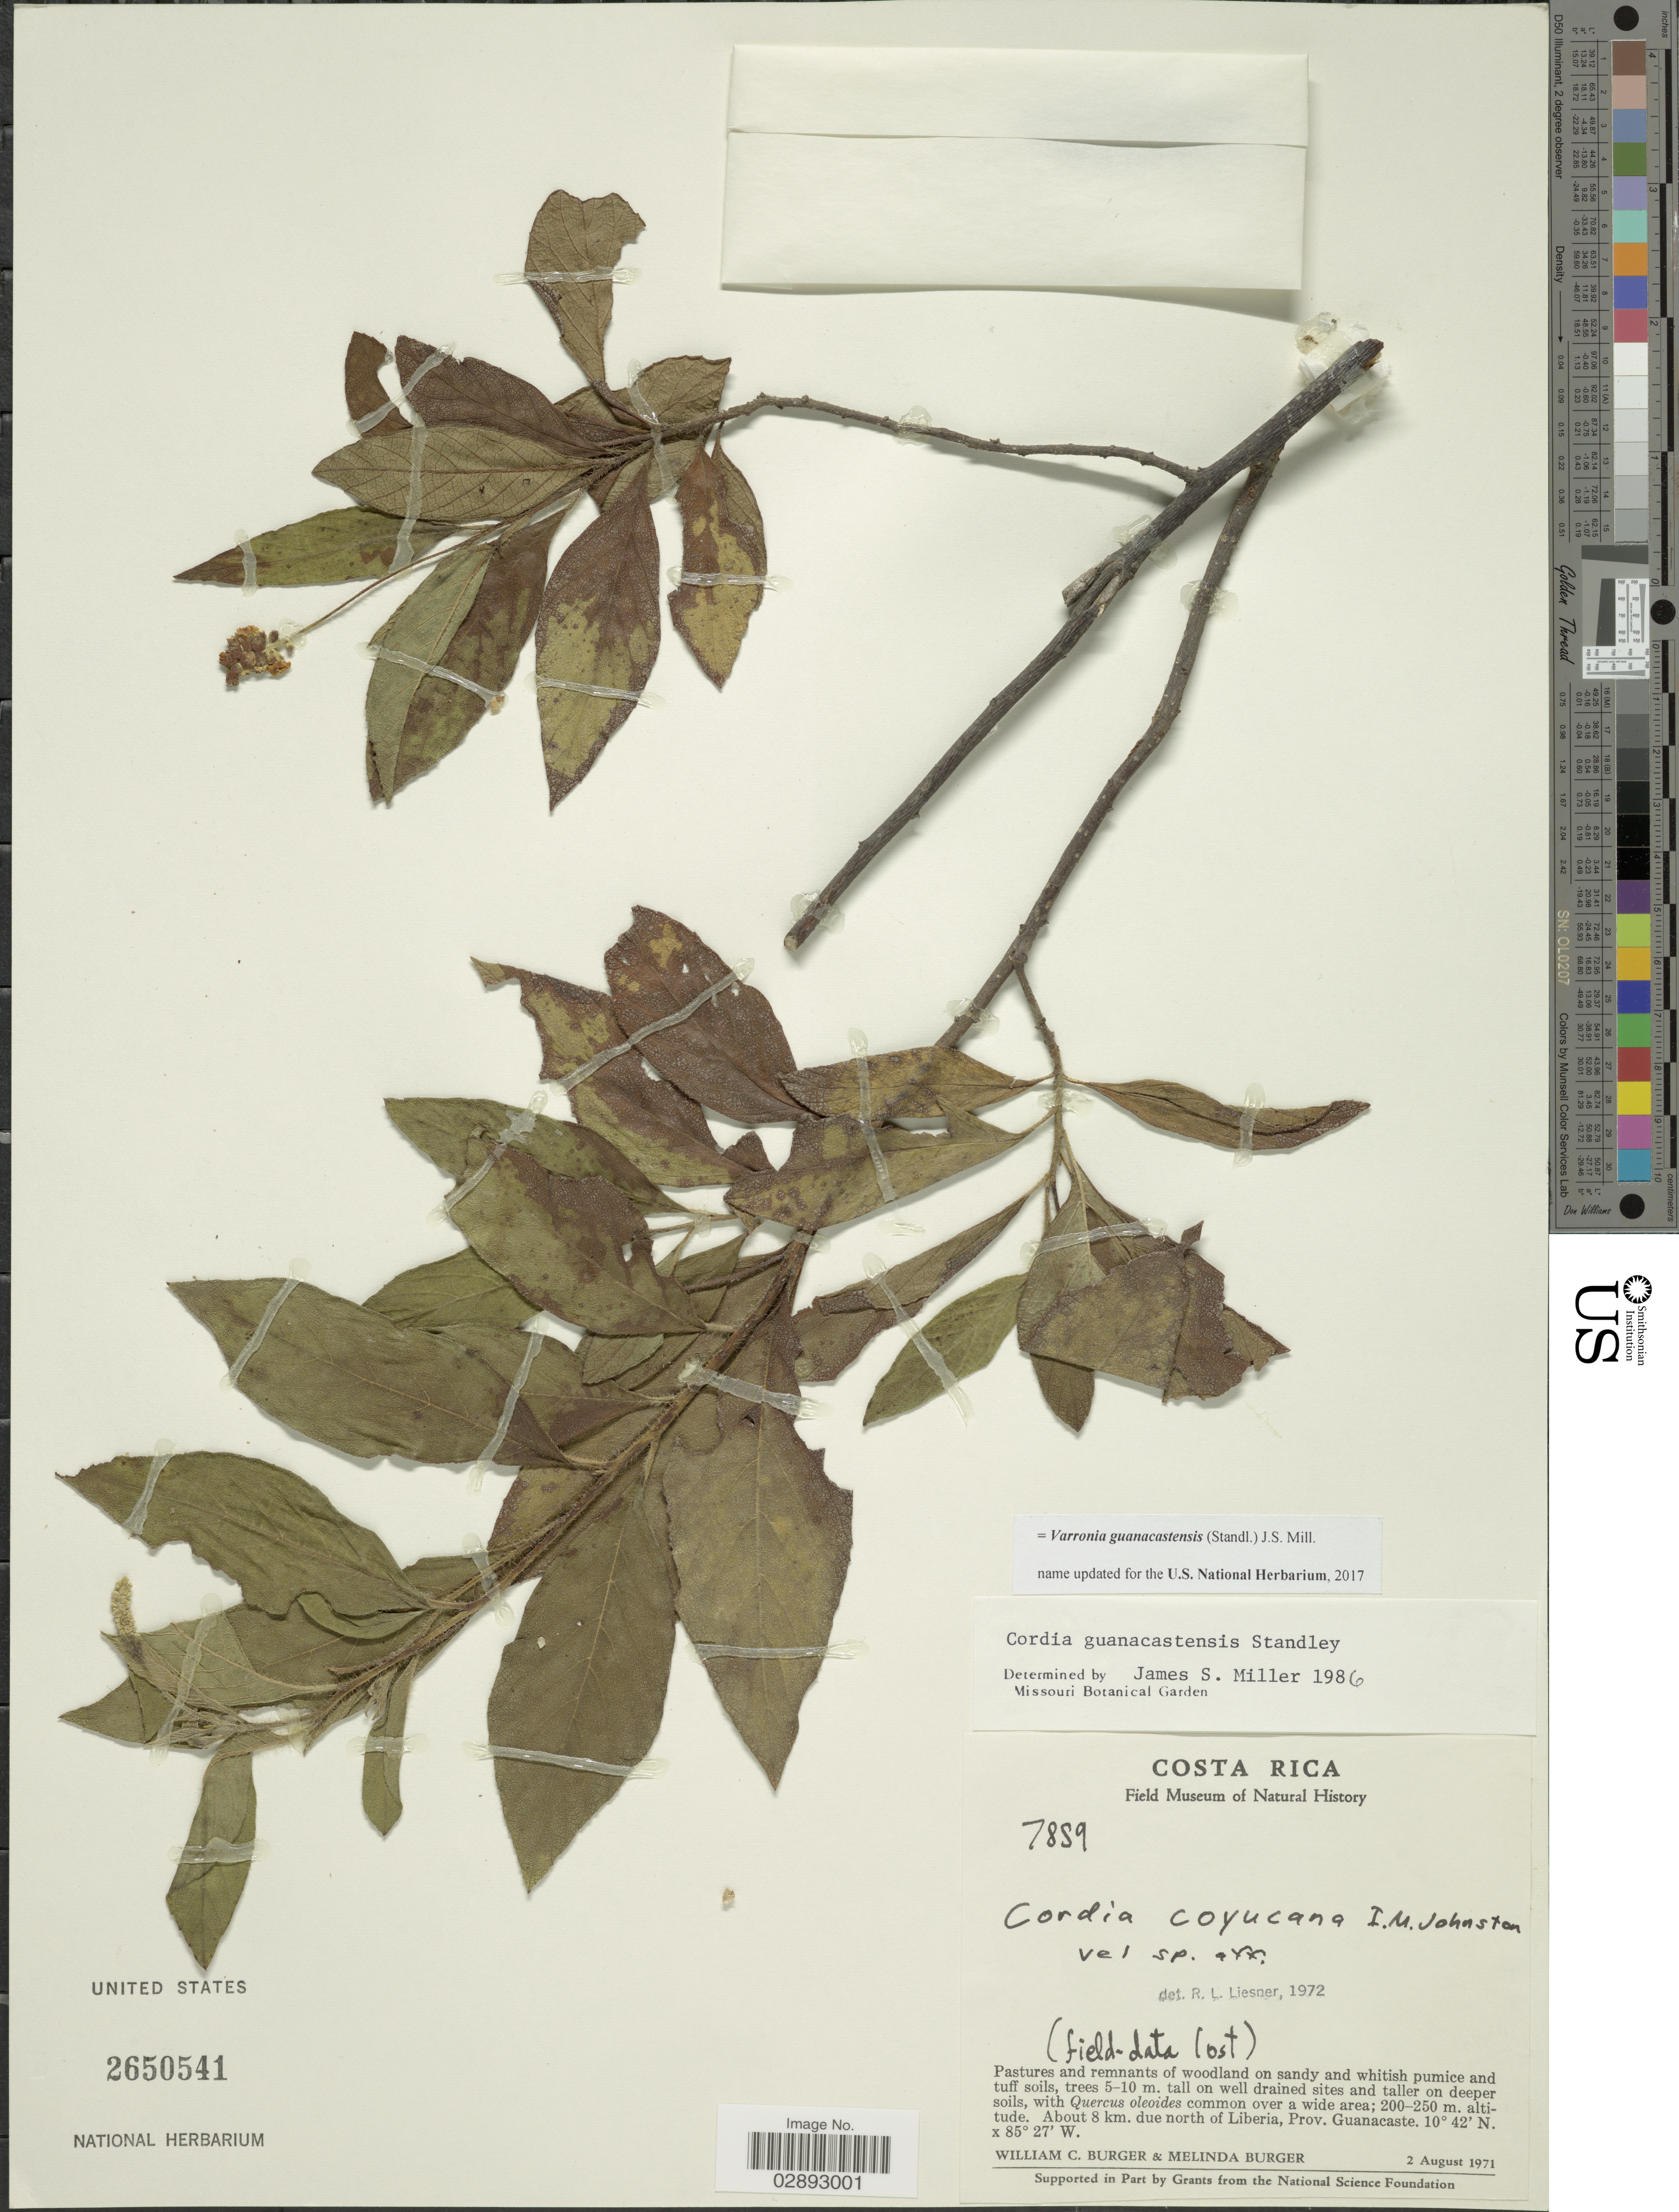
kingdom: Plantae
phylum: Tracheophyta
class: Magnoliopsida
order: Boraginales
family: Cordiaceae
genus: Varronia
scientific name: Varronia guanacastensis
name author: (Standl.) J.S. Mill.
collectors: W. Burger & M. Burger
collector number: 7859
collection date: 1971-08-02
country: Costa Rica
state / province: Guanacaste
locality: About 8 km. due north of Liberia, Prov. Guanacaste.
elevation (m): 200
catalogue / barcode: US 2650541